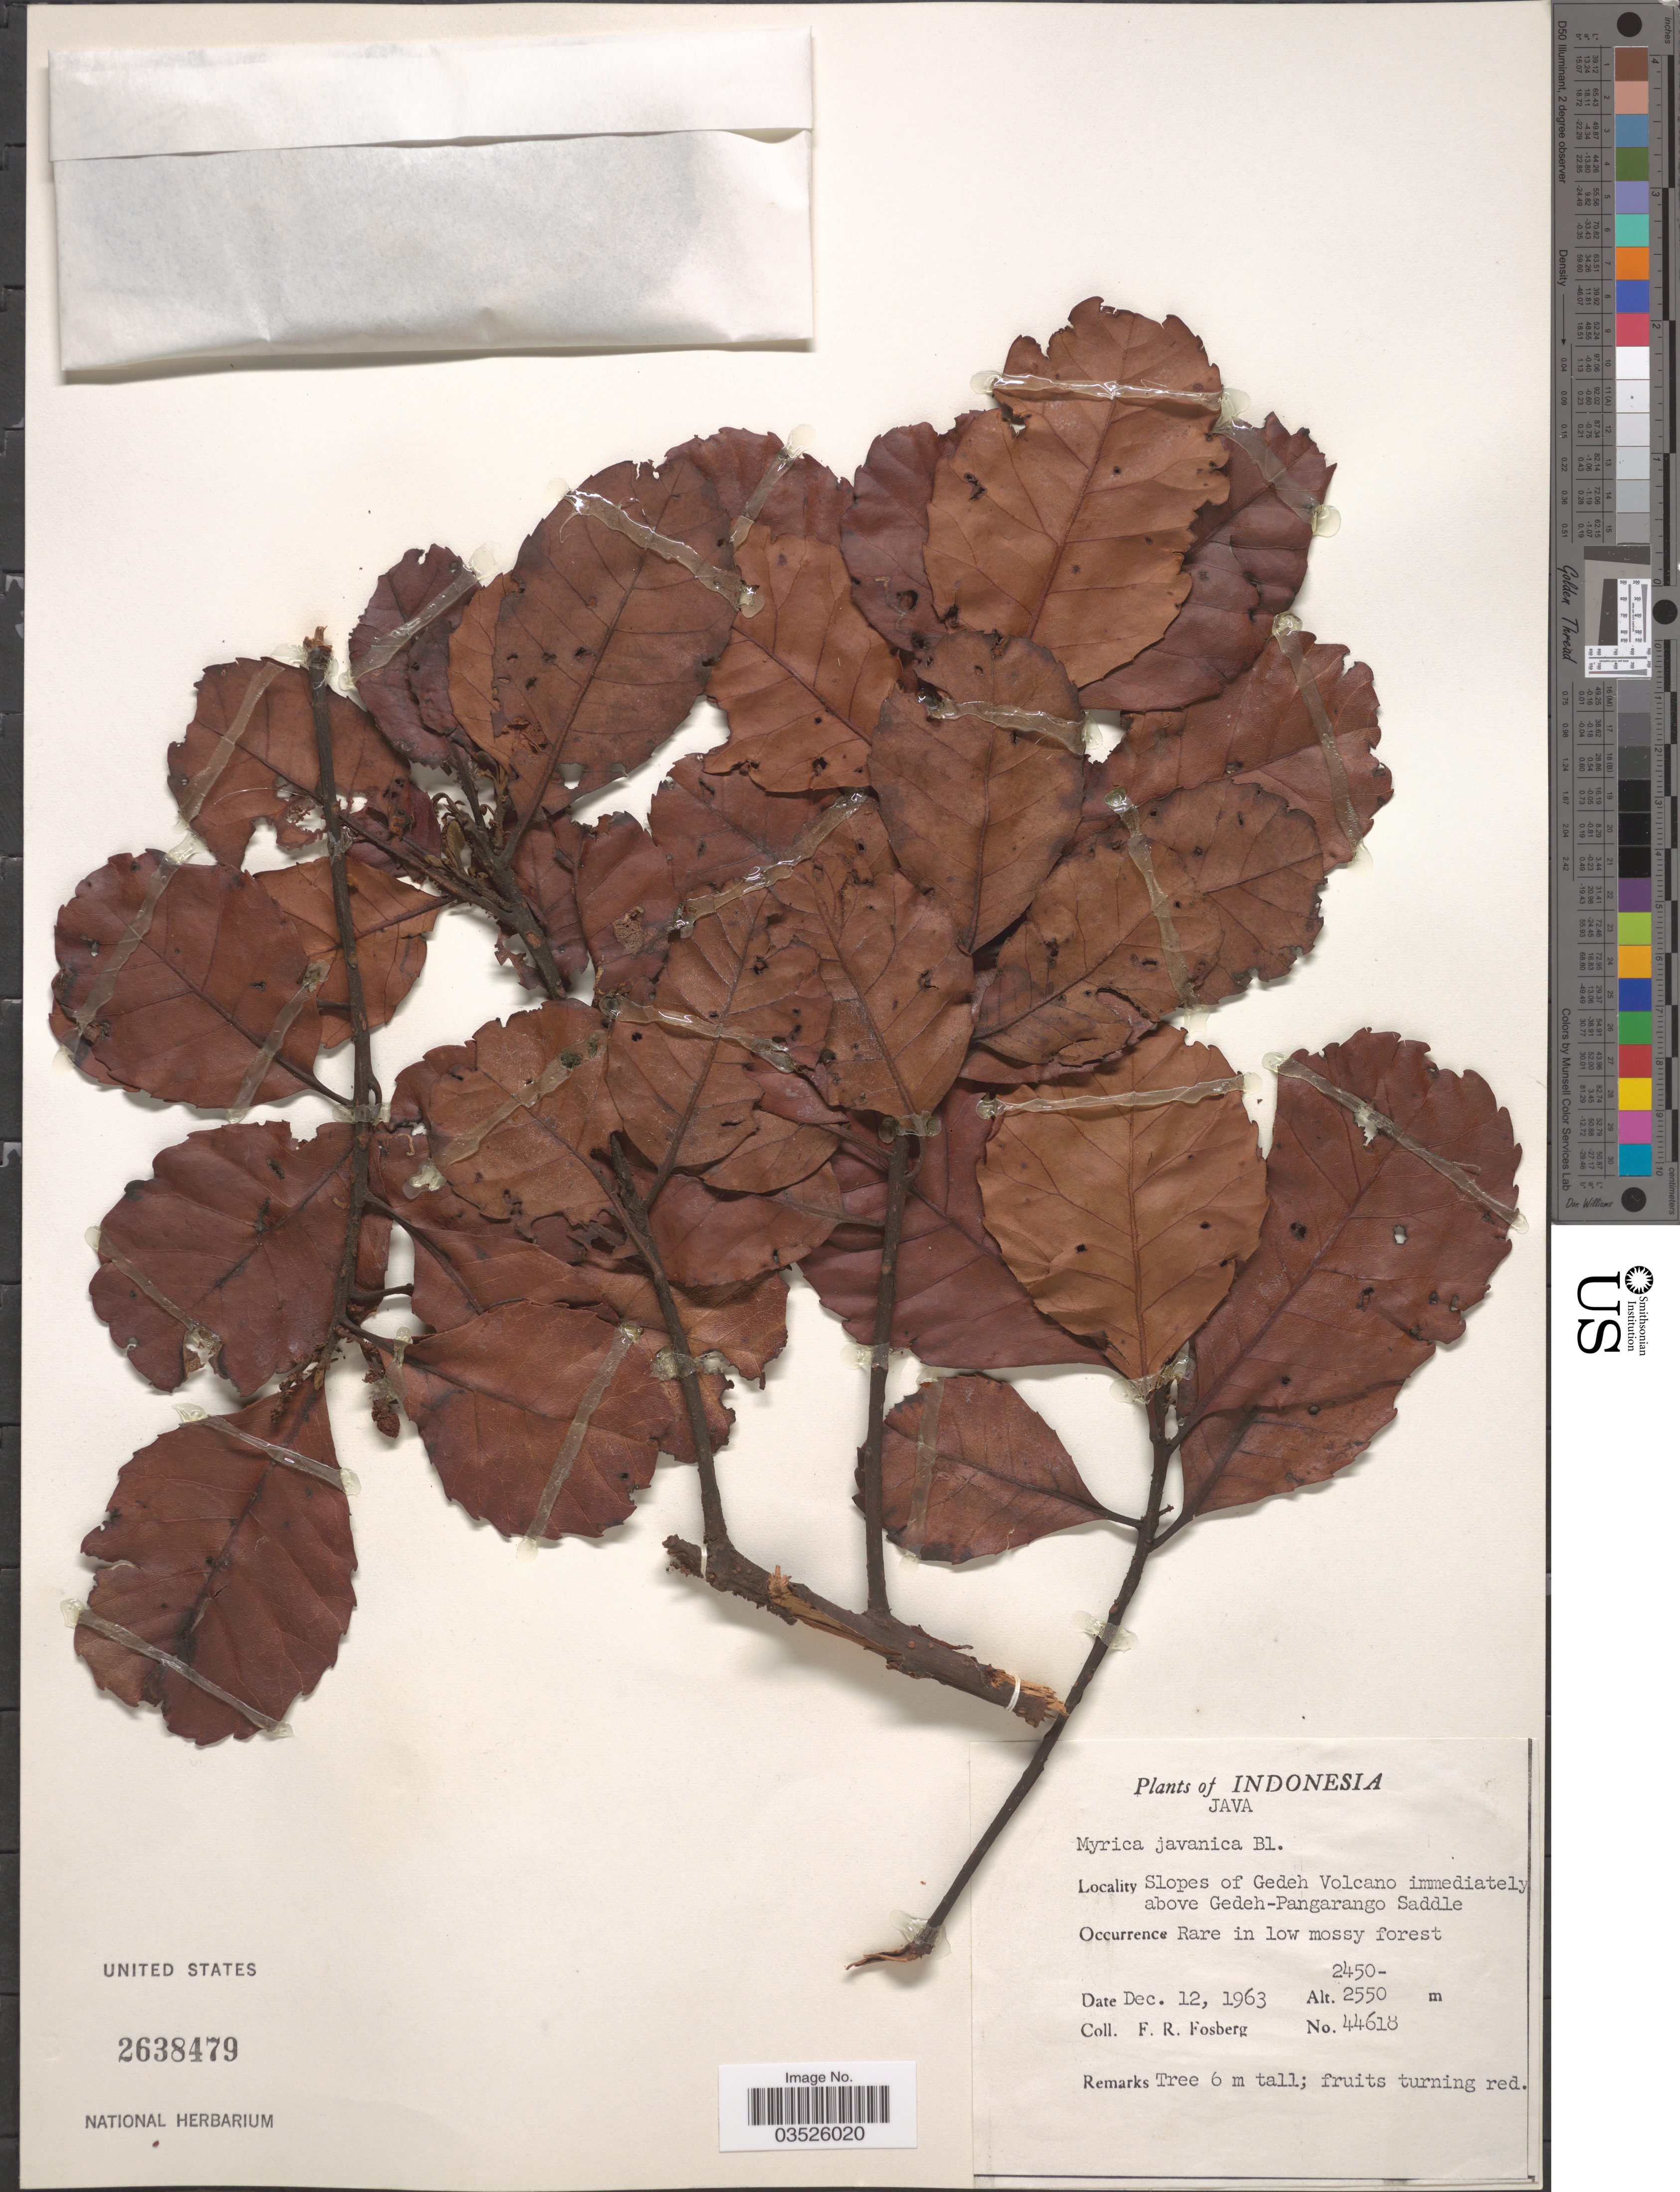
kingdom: Plantae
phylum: Tracheophyta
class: Magnoliopsida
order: Fagales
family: Myricaceae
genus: Morella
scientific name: Morella javanica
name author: (Blume) I.M. Turner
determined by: Strong, Mark T., (BOT), Smithsonian Institution - National Museum of Natural History (UNITED STATES)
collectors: F. R. Fosberg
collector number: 44618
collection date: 1963-12-12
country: Indonesia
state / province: Java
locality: Slopes of Gedeh Volcano immediately above Gedeh-Pangarango Saddle.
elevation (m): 2450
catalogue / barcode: US 2638479